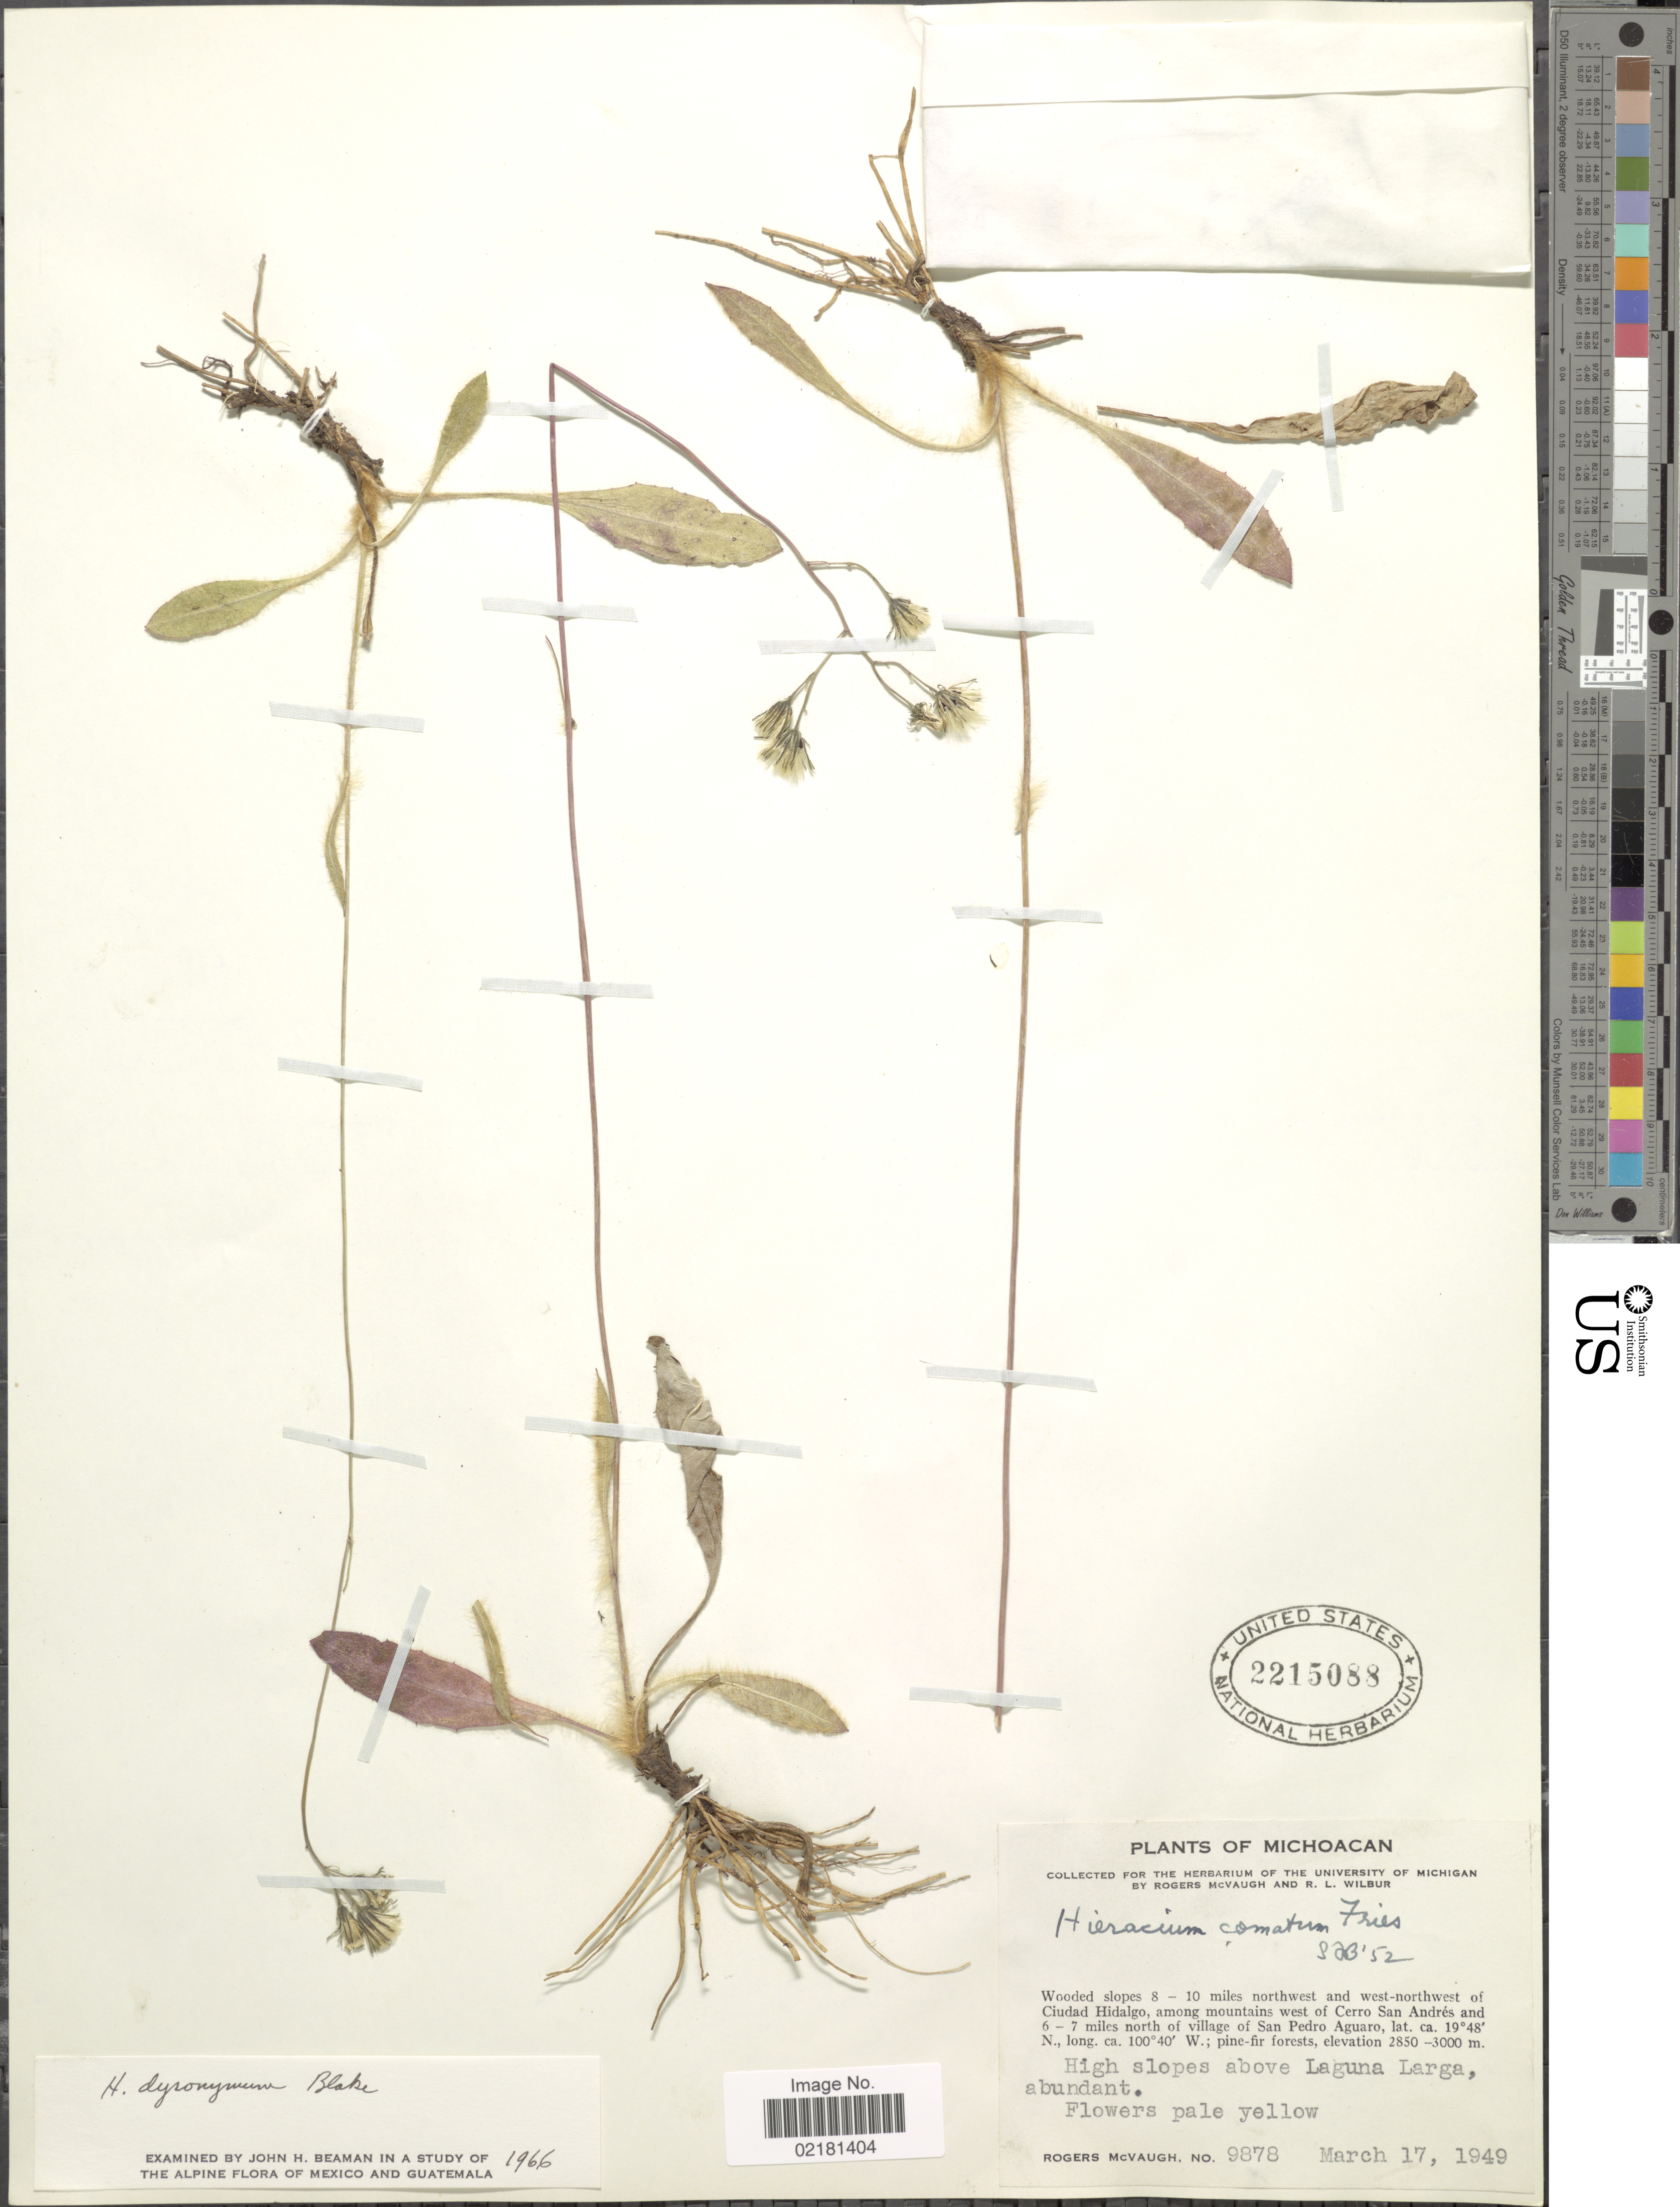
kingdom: Plantae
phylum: Tracheophyta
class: Magnoliopsida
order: Asterales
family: Asteraceae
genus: Hieracium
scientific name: Hieracium dysonymum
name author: S.F. Blake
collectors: R. McVaugh & R. L. Wilbur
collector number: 9878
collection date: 1949-03-17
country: Mexico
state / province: Michoacán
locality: Wooded slopes 8-10 miles northwest and west-northwest of Ciudad Hidalgo, among mountains west of Cerro San Andres and 6-7 miles north of village of San Pedro Aguaro, high slopes above Laguna Larga.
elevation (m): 2850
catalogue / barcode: US 2215088